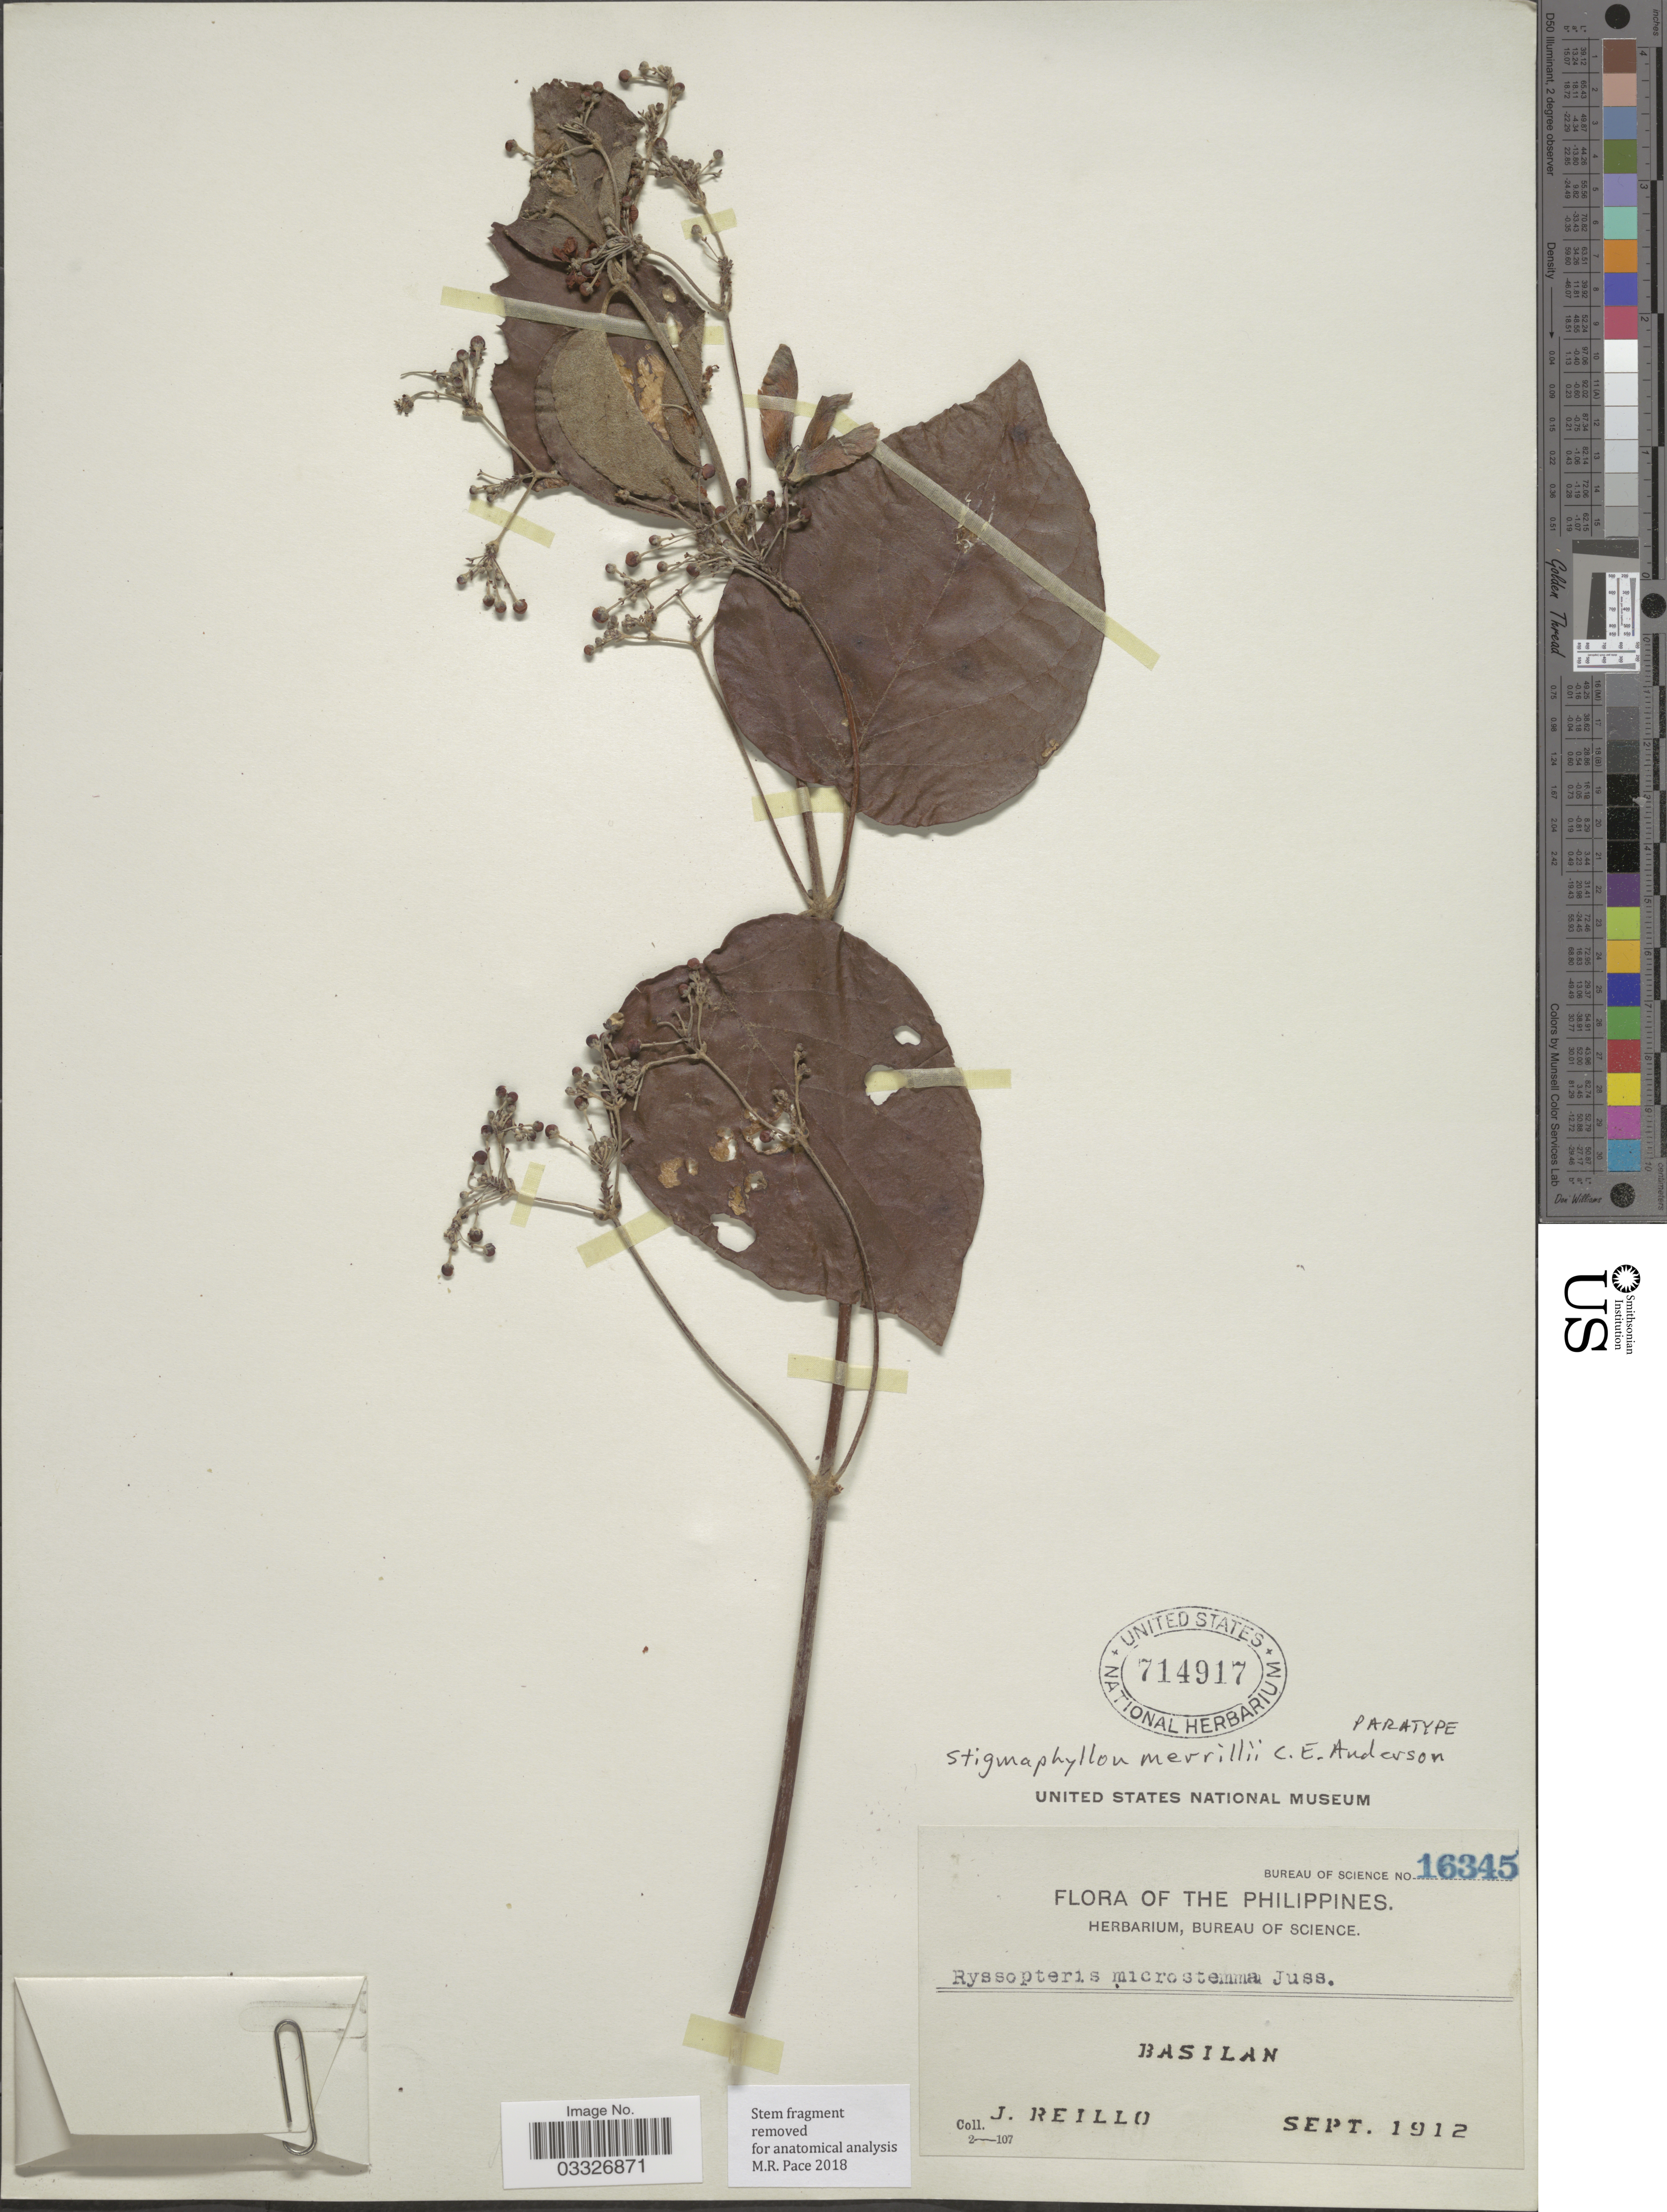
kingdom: Plantae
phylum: Tracheophyta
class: Magnoliopsida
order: Malpighiales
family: Malpighiaceae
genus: Stigmaphyllon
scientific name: Stigmaphyllon merrillii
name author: C.E. Anderson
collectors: J. Reillo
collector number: Bureau of Science 16345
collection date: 1912-09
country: Philippines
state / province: Muslim Mindanao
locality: Basilan.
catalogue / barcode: US 714917